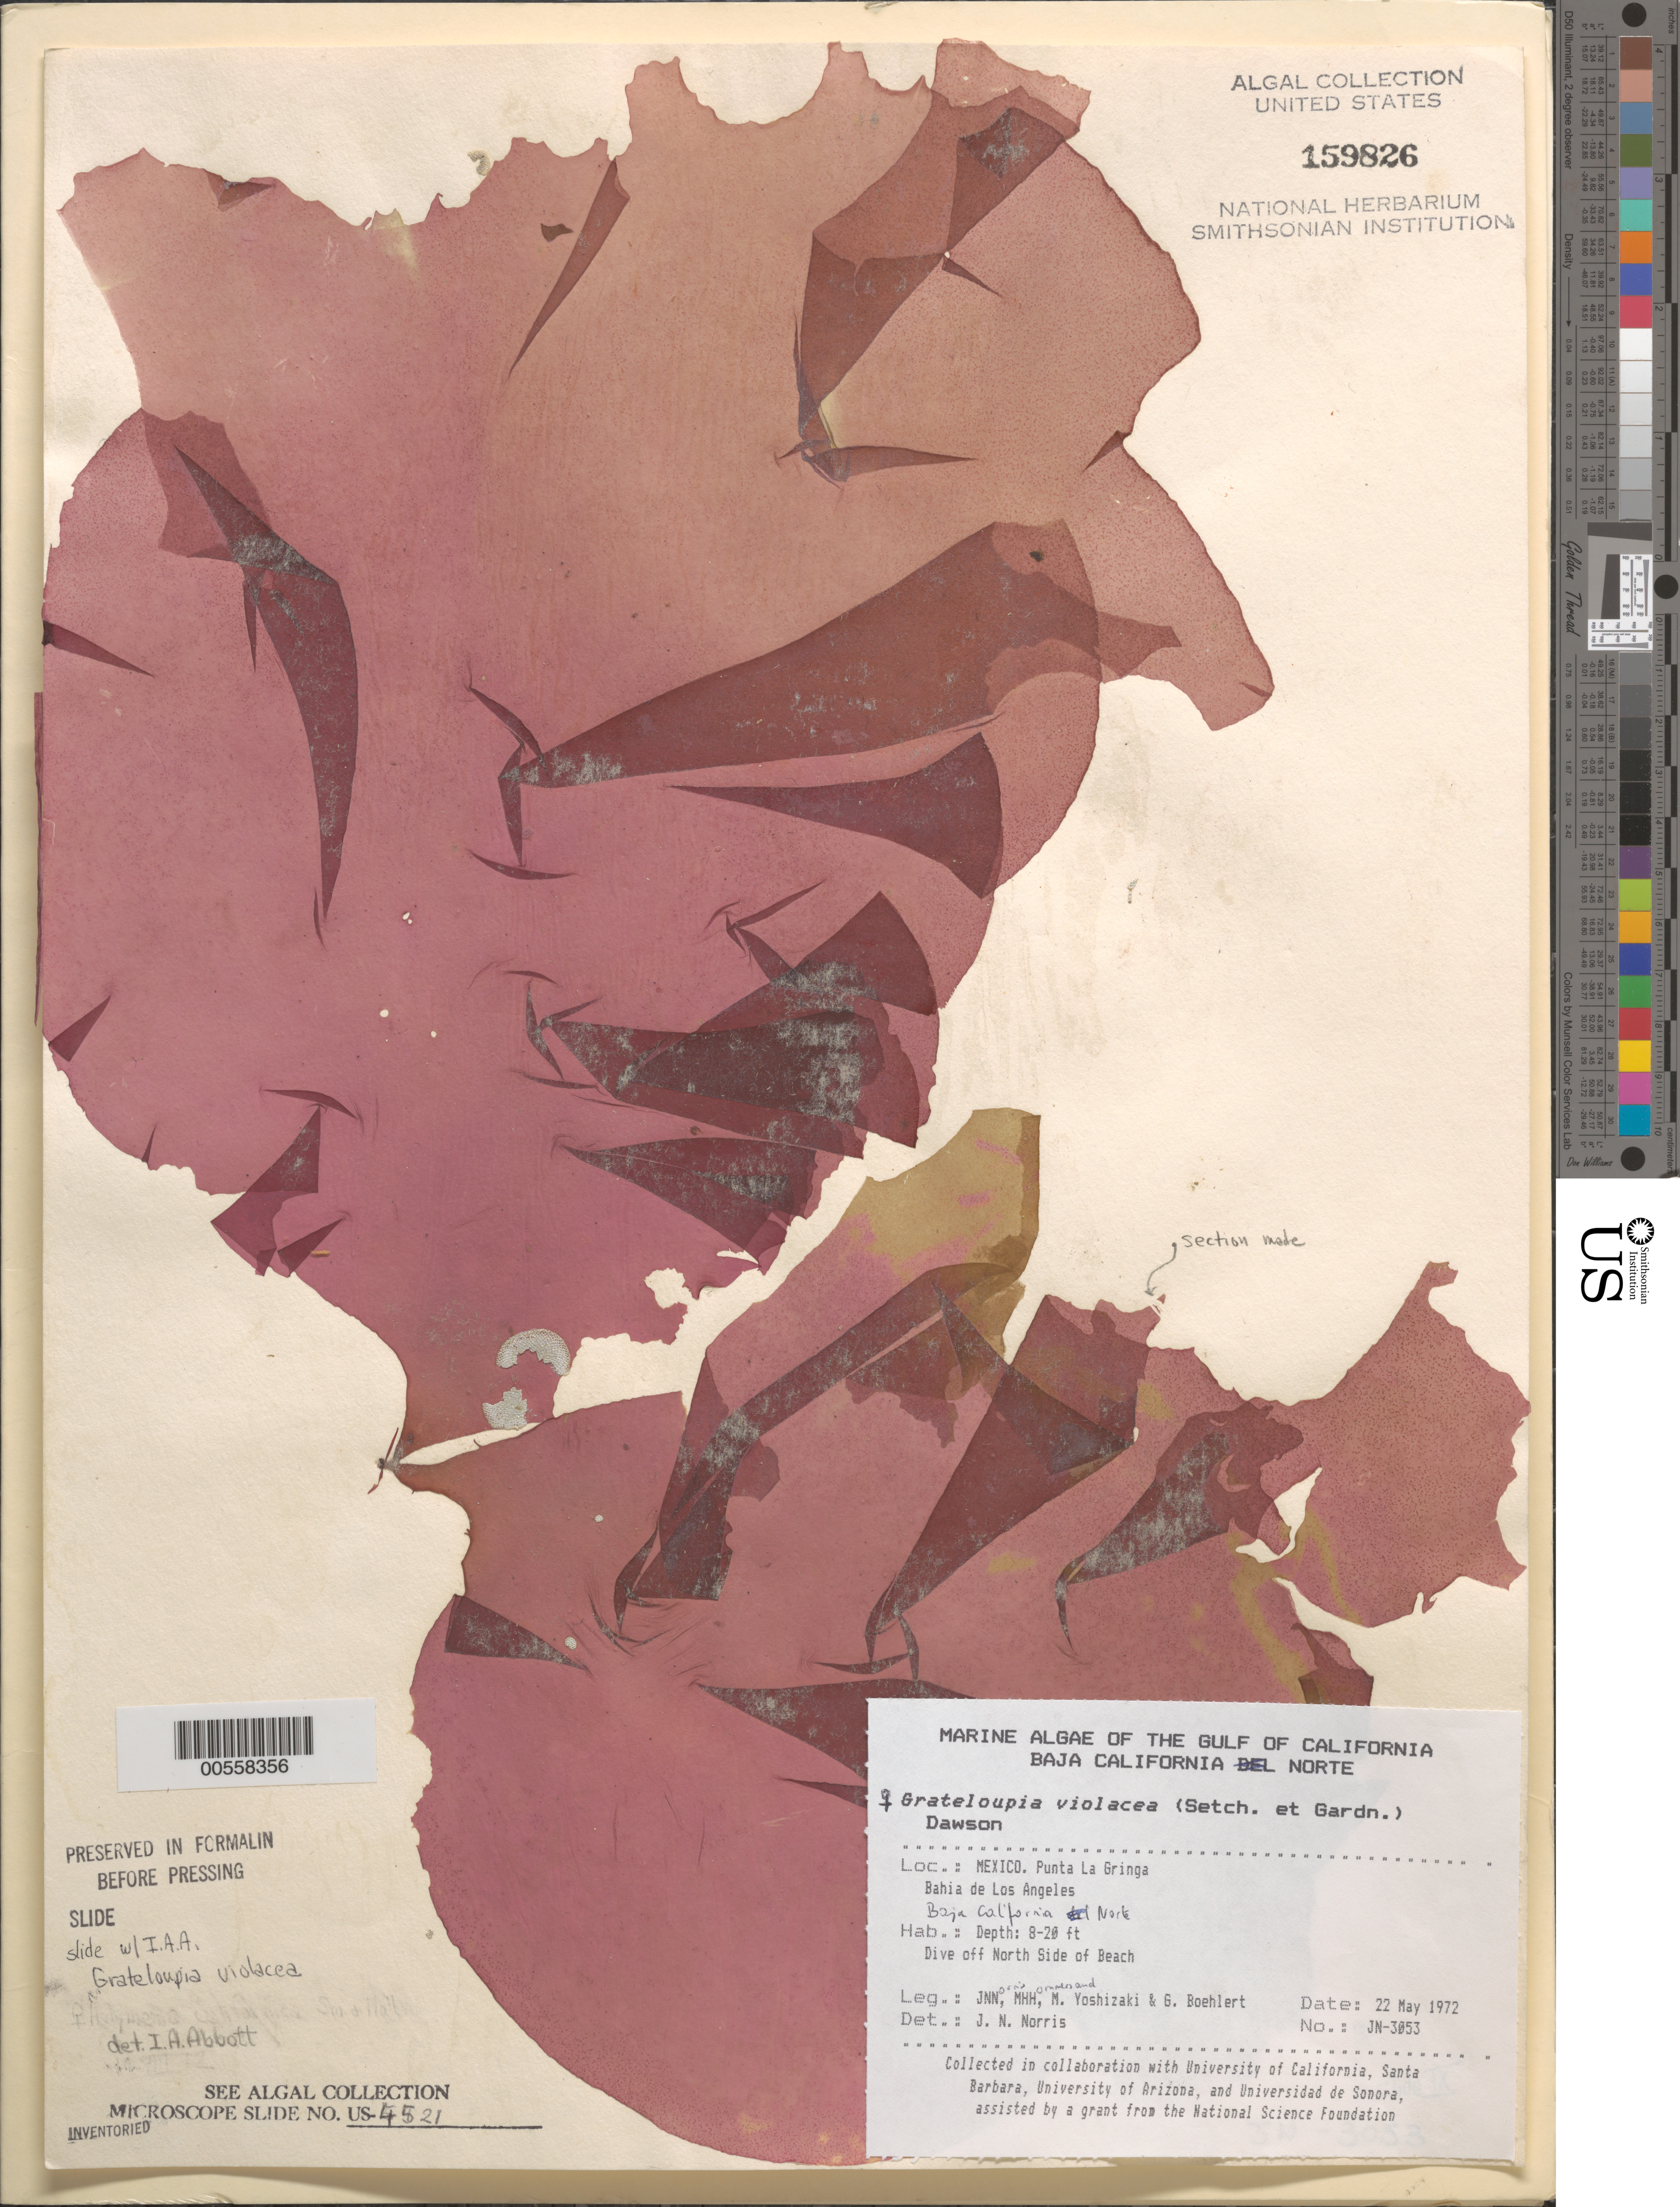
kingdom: Plantae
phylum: Rhodophyta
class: Florideophyceae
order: Halymeniales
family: Halymeniaceae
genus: Grateloupia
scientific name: Grateloupia violacea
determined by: Norris, James N.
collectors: J. N. Norris, M. H. Hommersand, M. Yoshizaki & G. Boehlert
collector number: JN-3053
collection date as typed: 22 May 1972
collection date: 1972-05-22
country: Mexico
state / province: Baja California Norte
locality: Punta La Gringa, Bahia de los Angeles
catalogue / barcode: US 159826